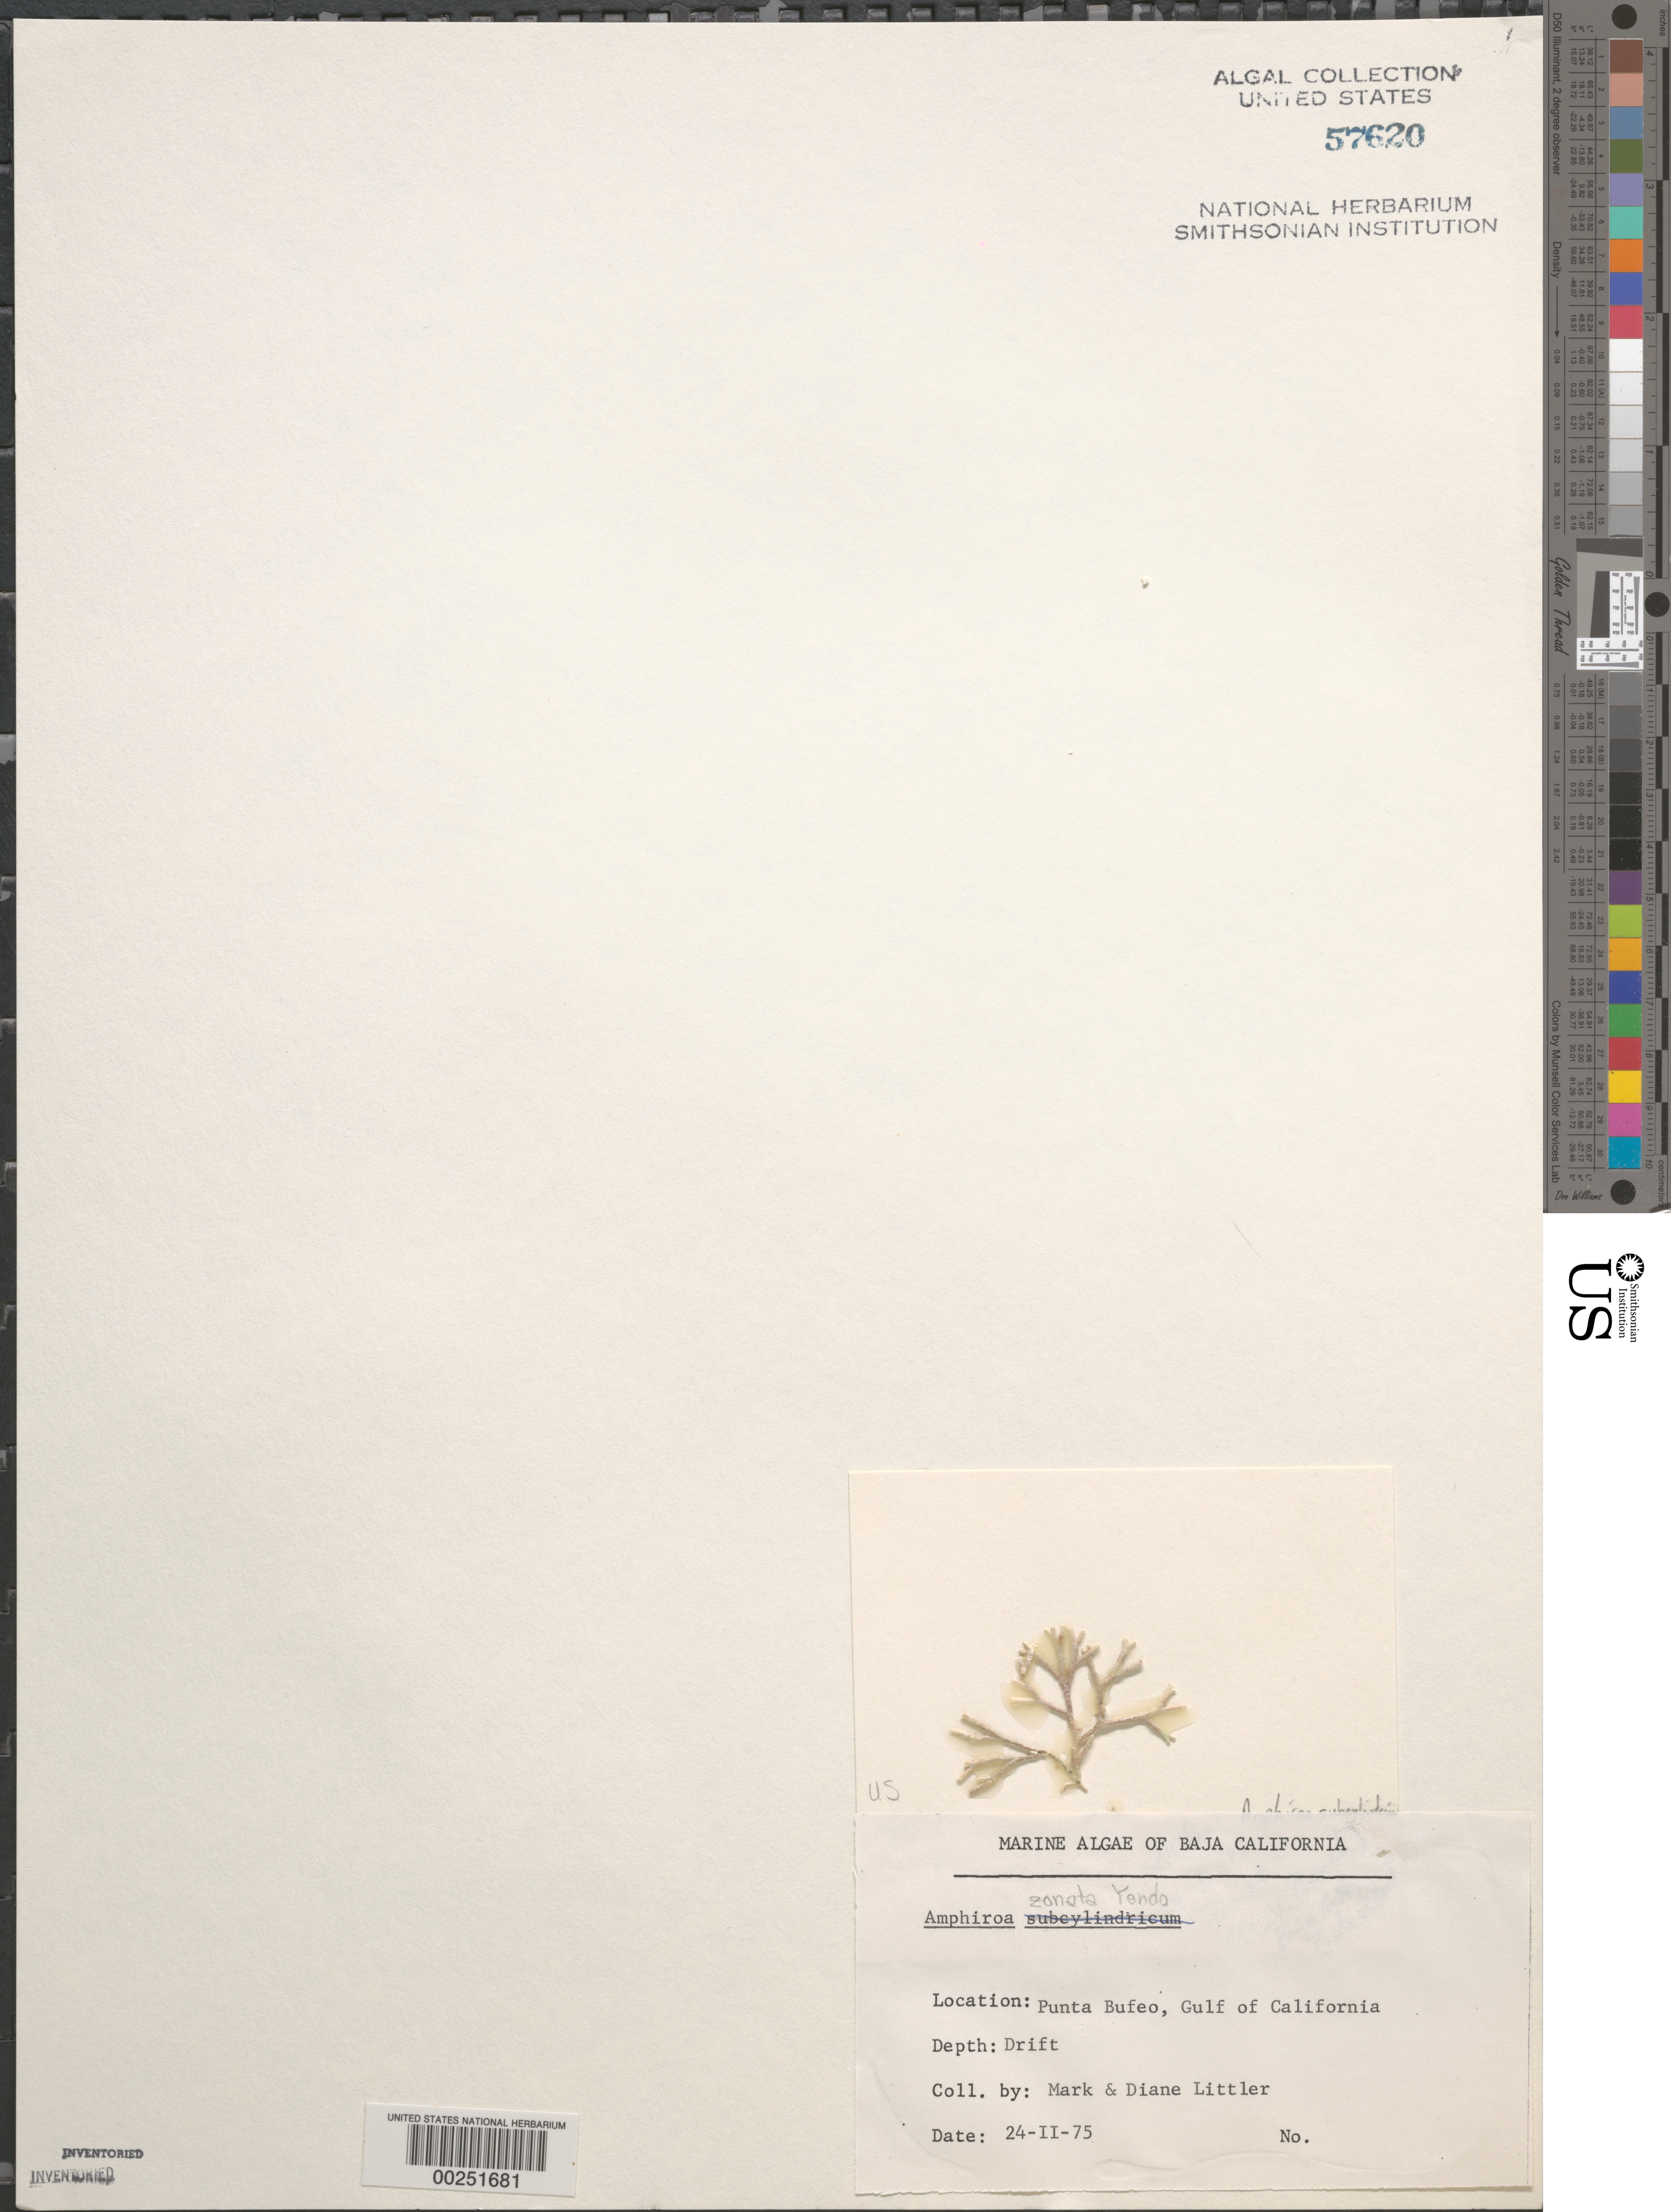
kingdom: Plantae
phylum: Rhodophyta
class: Florideophyceae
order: Corallinales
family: Lithophyllaceae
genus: Amphiroa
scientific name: Amphiroa beauvoisii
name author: J.V.Lamouroux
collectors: M. M. Littler & D. S. Littler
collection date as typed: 24 Feb 1975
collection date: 1975-02-24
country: Mexico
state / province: Baja California Norte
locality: Punta Bufeo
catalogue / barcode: US 57620